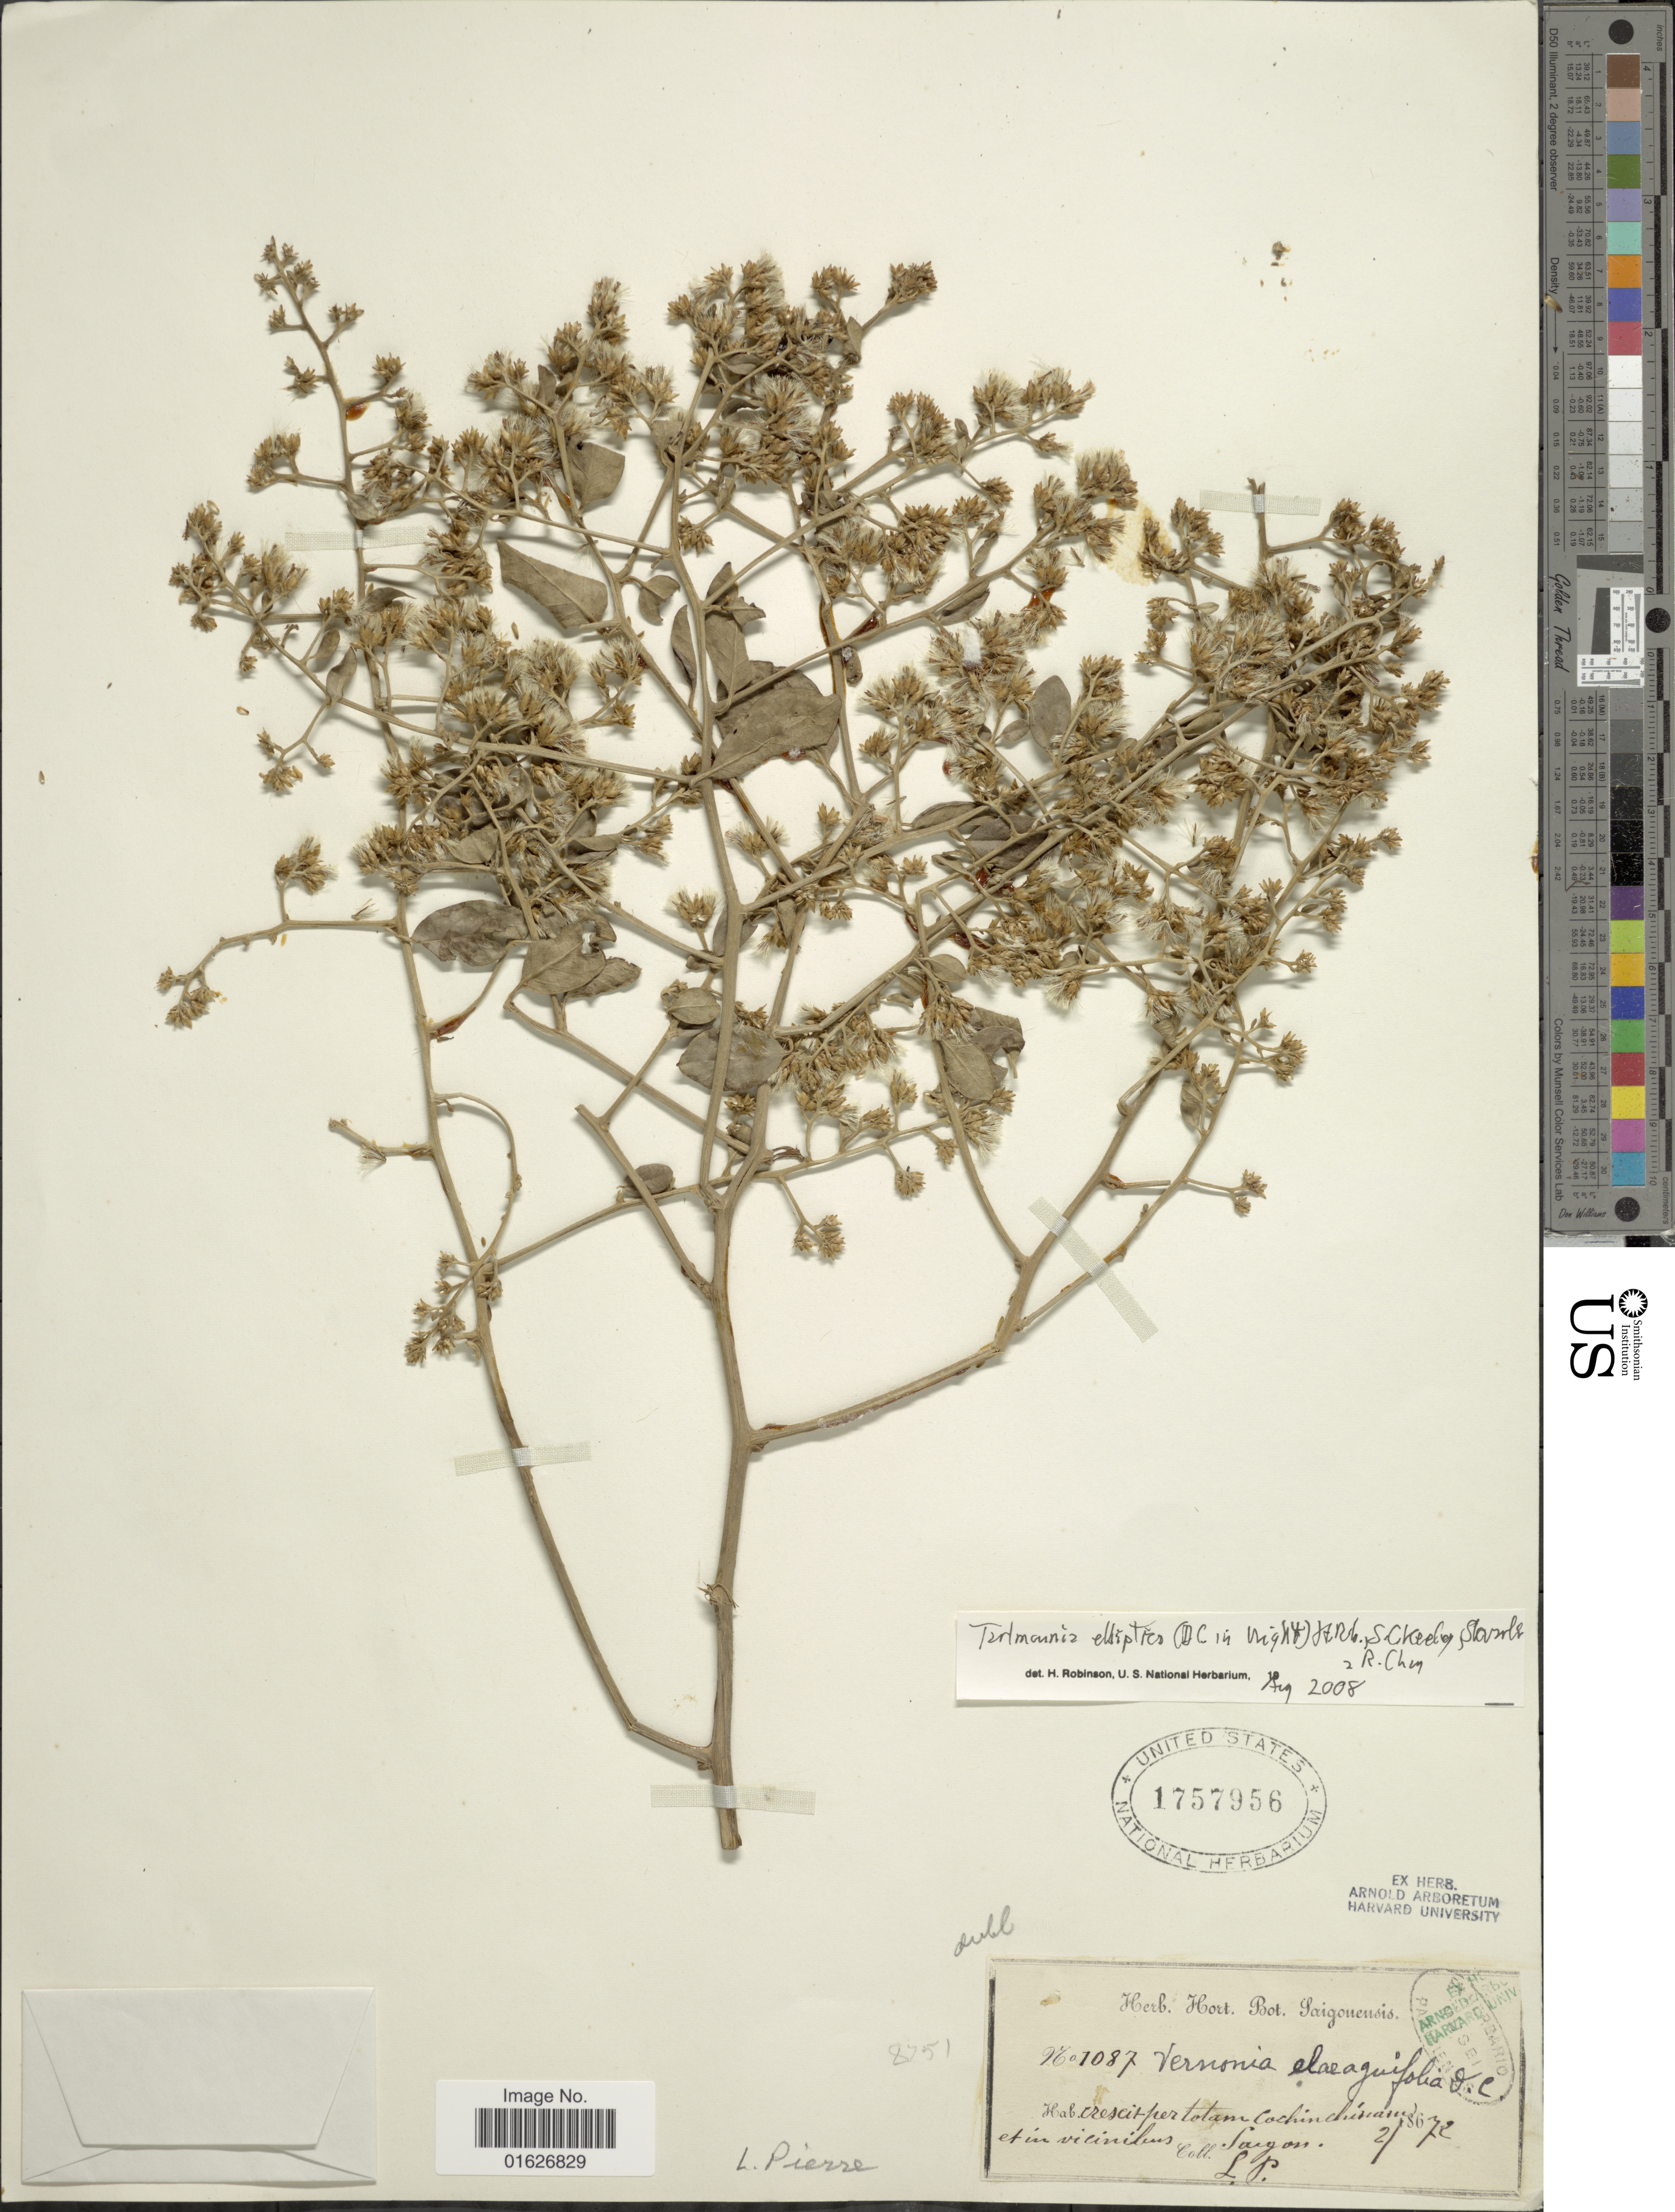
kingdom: Plantae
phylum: Tracheophyta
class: Magnoliopsida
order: Asterales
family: Asteraceae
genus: Tarlmounia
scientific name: Tarlmounia elliptica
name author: (DC.) H. Rob. et al.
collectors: L. Pierre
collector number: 1087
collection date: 1872-02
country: Vietnam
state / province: Ho Chi Minh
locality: Crescit per totam Cochinchinam et in vicinibus Saigon [grows throughout Cochinchina and in vicinity of Ho Chi Minh]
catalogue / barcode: US 1757956